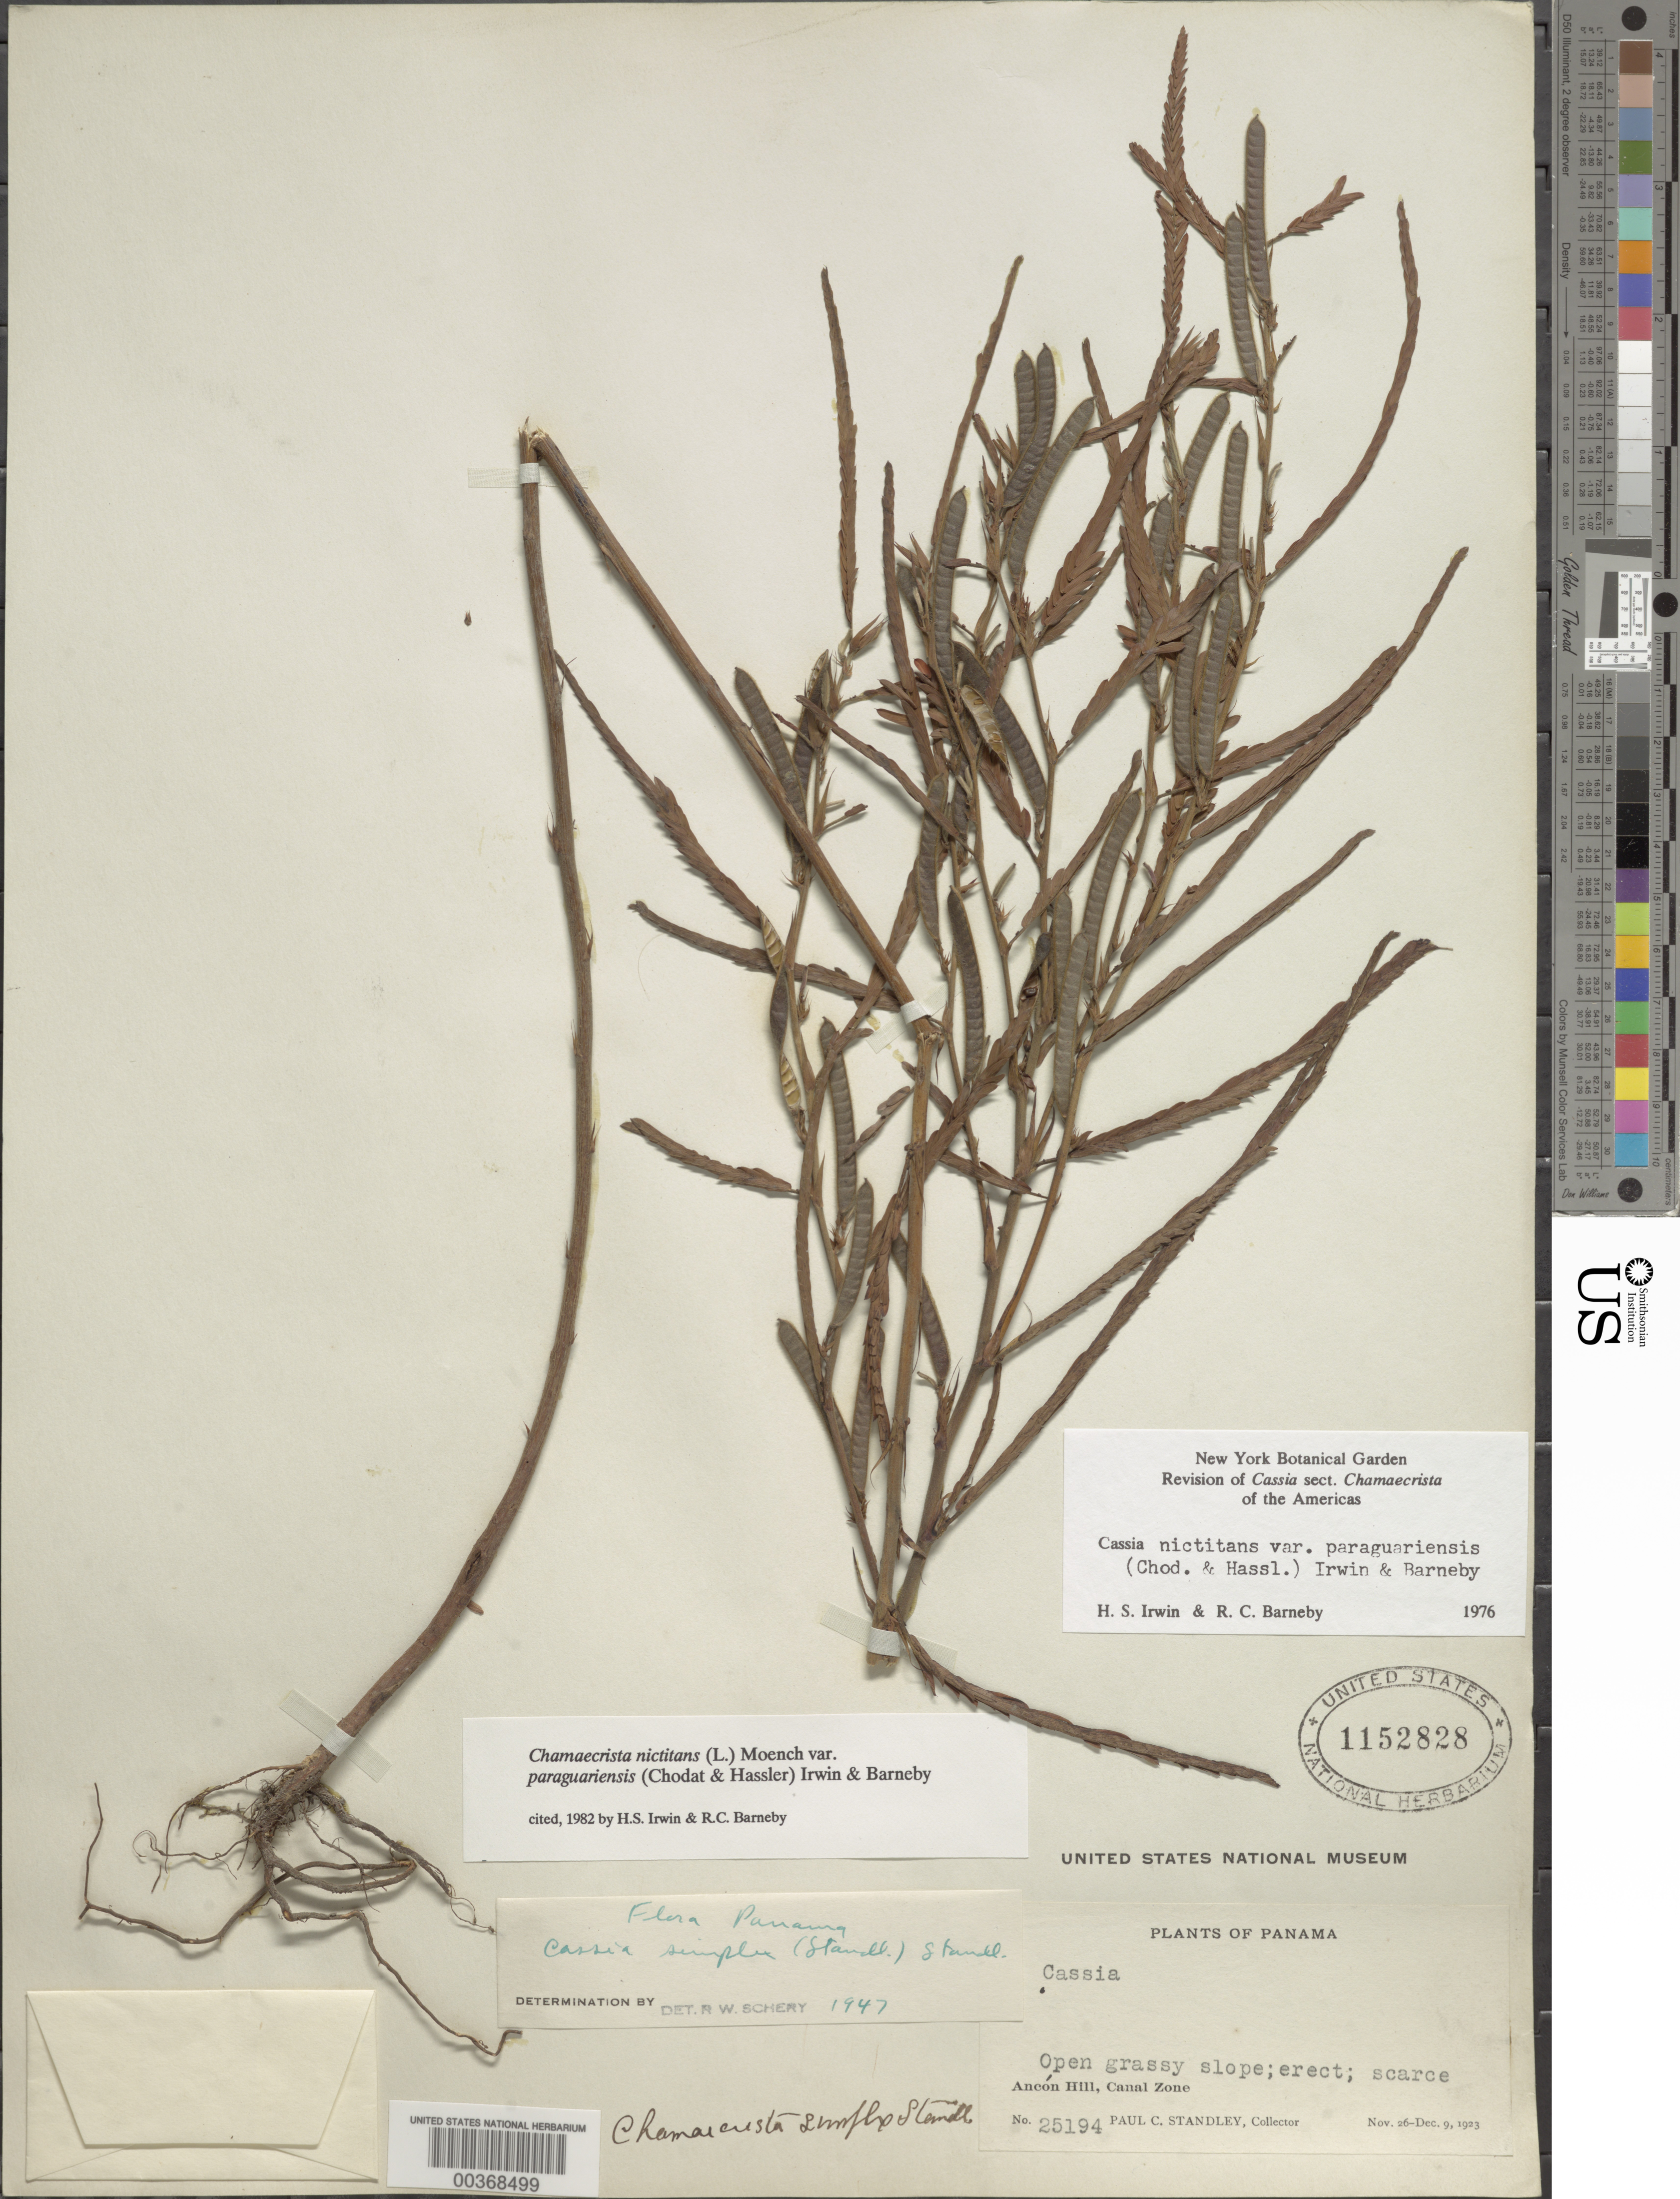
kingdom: Plantae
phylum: Tracheophyta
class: Magnoliopsida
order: Fabales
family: Fabaceae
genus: Chamaecrista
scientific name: Chamaecrista nictitans var. paraguariensis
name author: (Chodat & Hassl.) H.S. Irwin & Barneby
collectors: P. C. Standley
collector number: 25194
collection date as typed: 26 Nov 1923 to 09 Dec 1923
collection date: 1923-11-26/1923-12-09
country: Panama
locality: Ancon Hill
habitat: Open grassy slope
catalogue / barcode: US 1152828